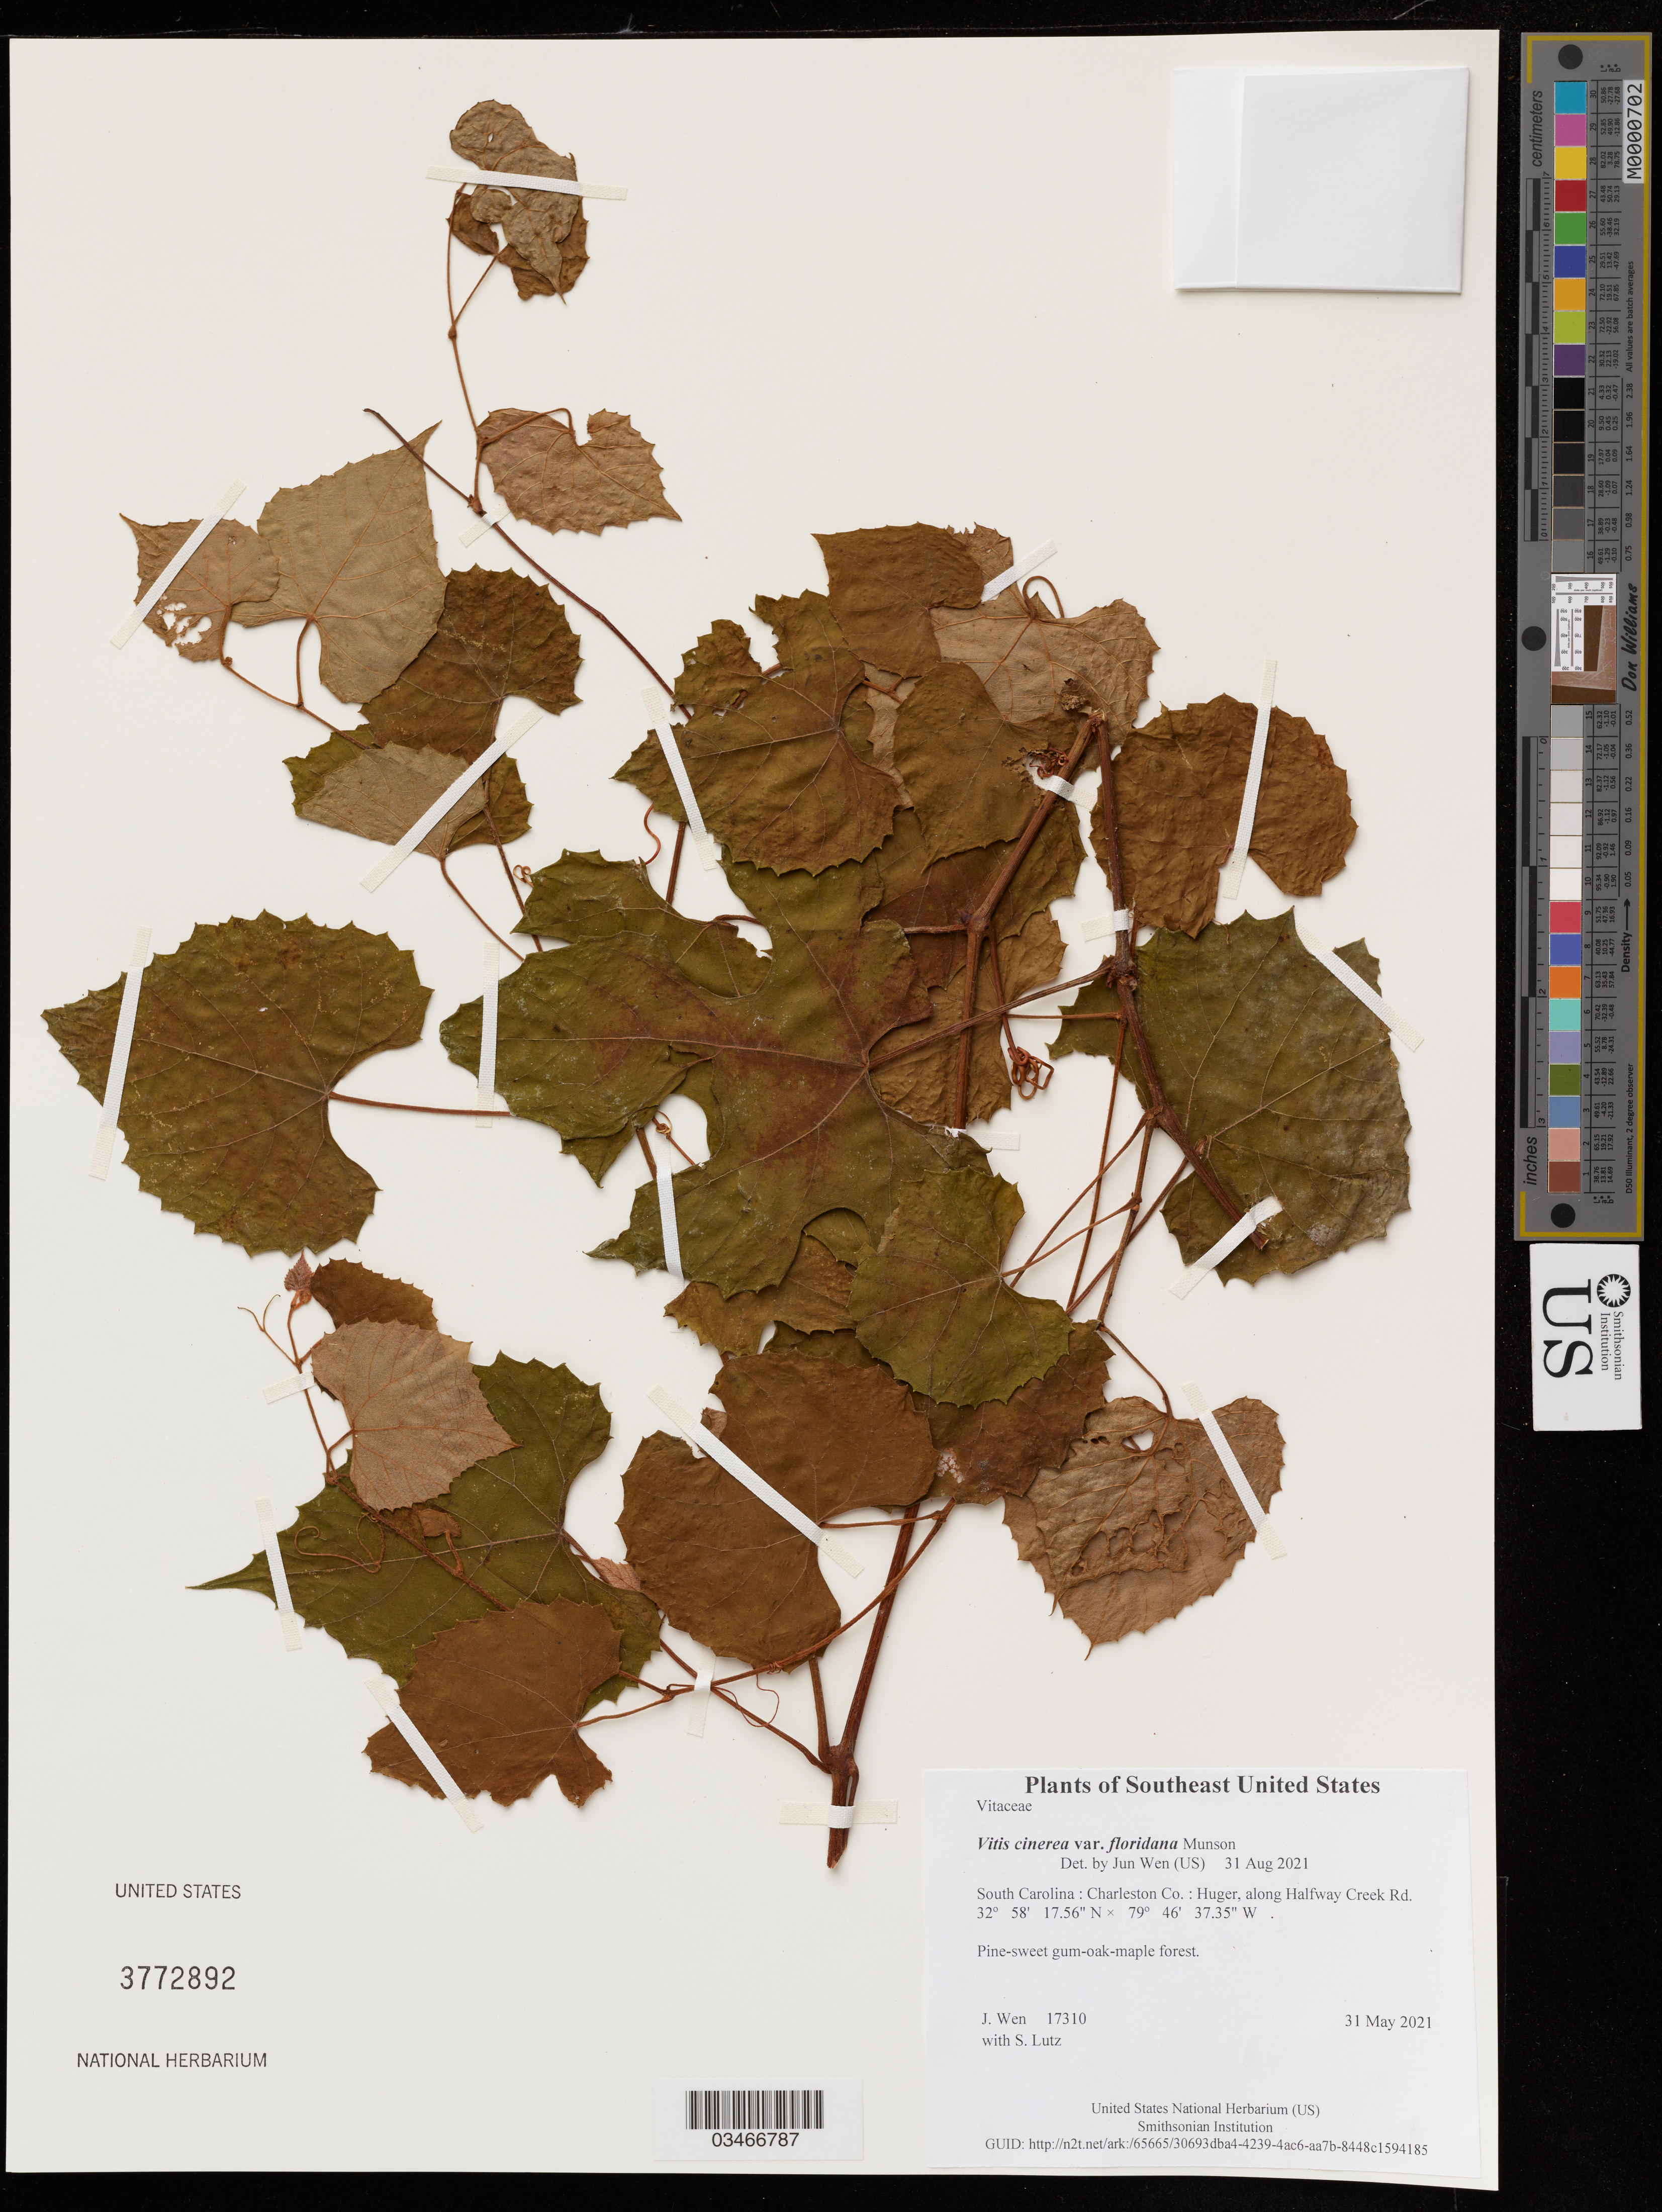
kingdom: Plantae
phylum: Tracheophyta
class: Magnoliopsida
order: Vitales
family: Vitaceae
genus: Vitis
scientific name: Vitis cinerea var. floridana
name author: Munson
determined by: Wen, Jun, (BOT), Smithsonian Institution - National Museum of Natural History (UNITED STATES)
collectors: J. Wen & S. Lutz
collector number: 17310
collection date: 2021-08-31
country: United States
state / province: South Carolina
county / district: Charleston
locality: Huger, along Halfway Creek Rd.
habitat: Pine-sweet gum-oak-maple forest.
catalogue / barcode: US 3772892